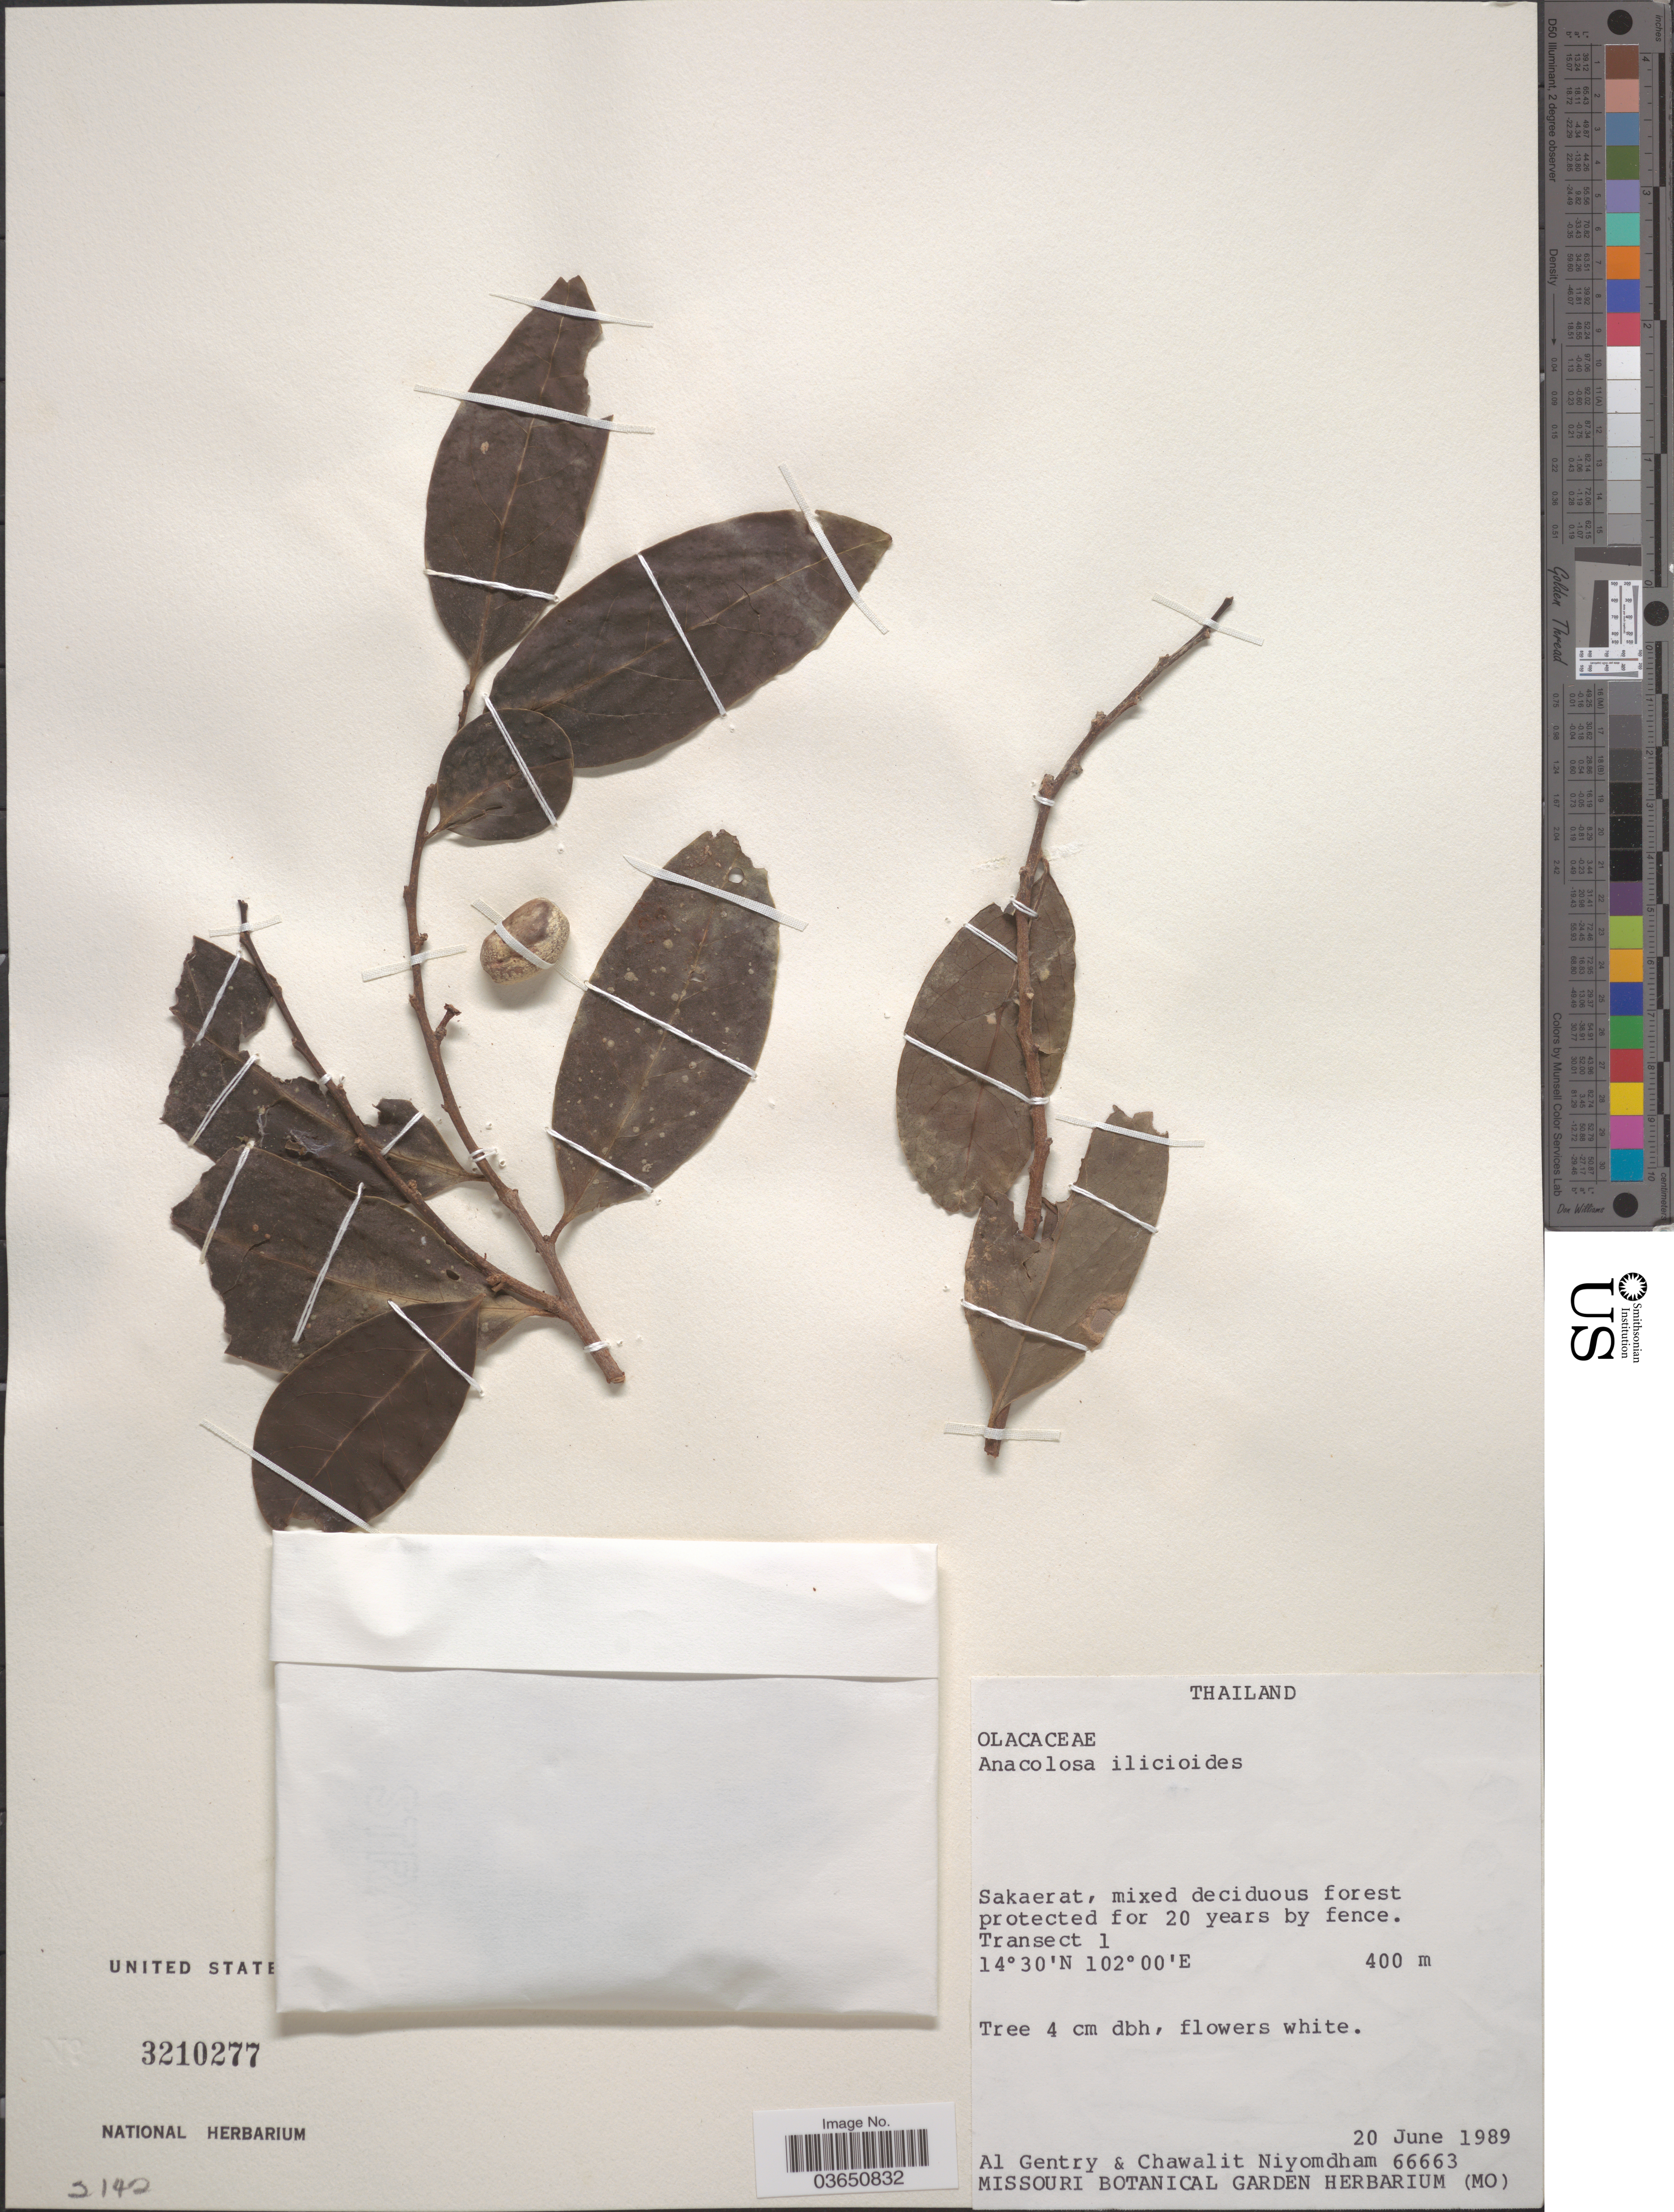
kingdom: Plantae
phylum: Tracheophyta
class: Magnoliopsida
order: Santalales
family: Aptandraceae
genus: Anacolosa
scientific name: Anacolosa ilicoides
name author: Mast.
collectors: A. H. Gentry & C. Niyomdham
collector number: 66663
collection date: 1989-06-20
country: Thailand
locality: Sakaerat. Transect 1.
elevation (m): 400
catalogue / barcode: US 3210277